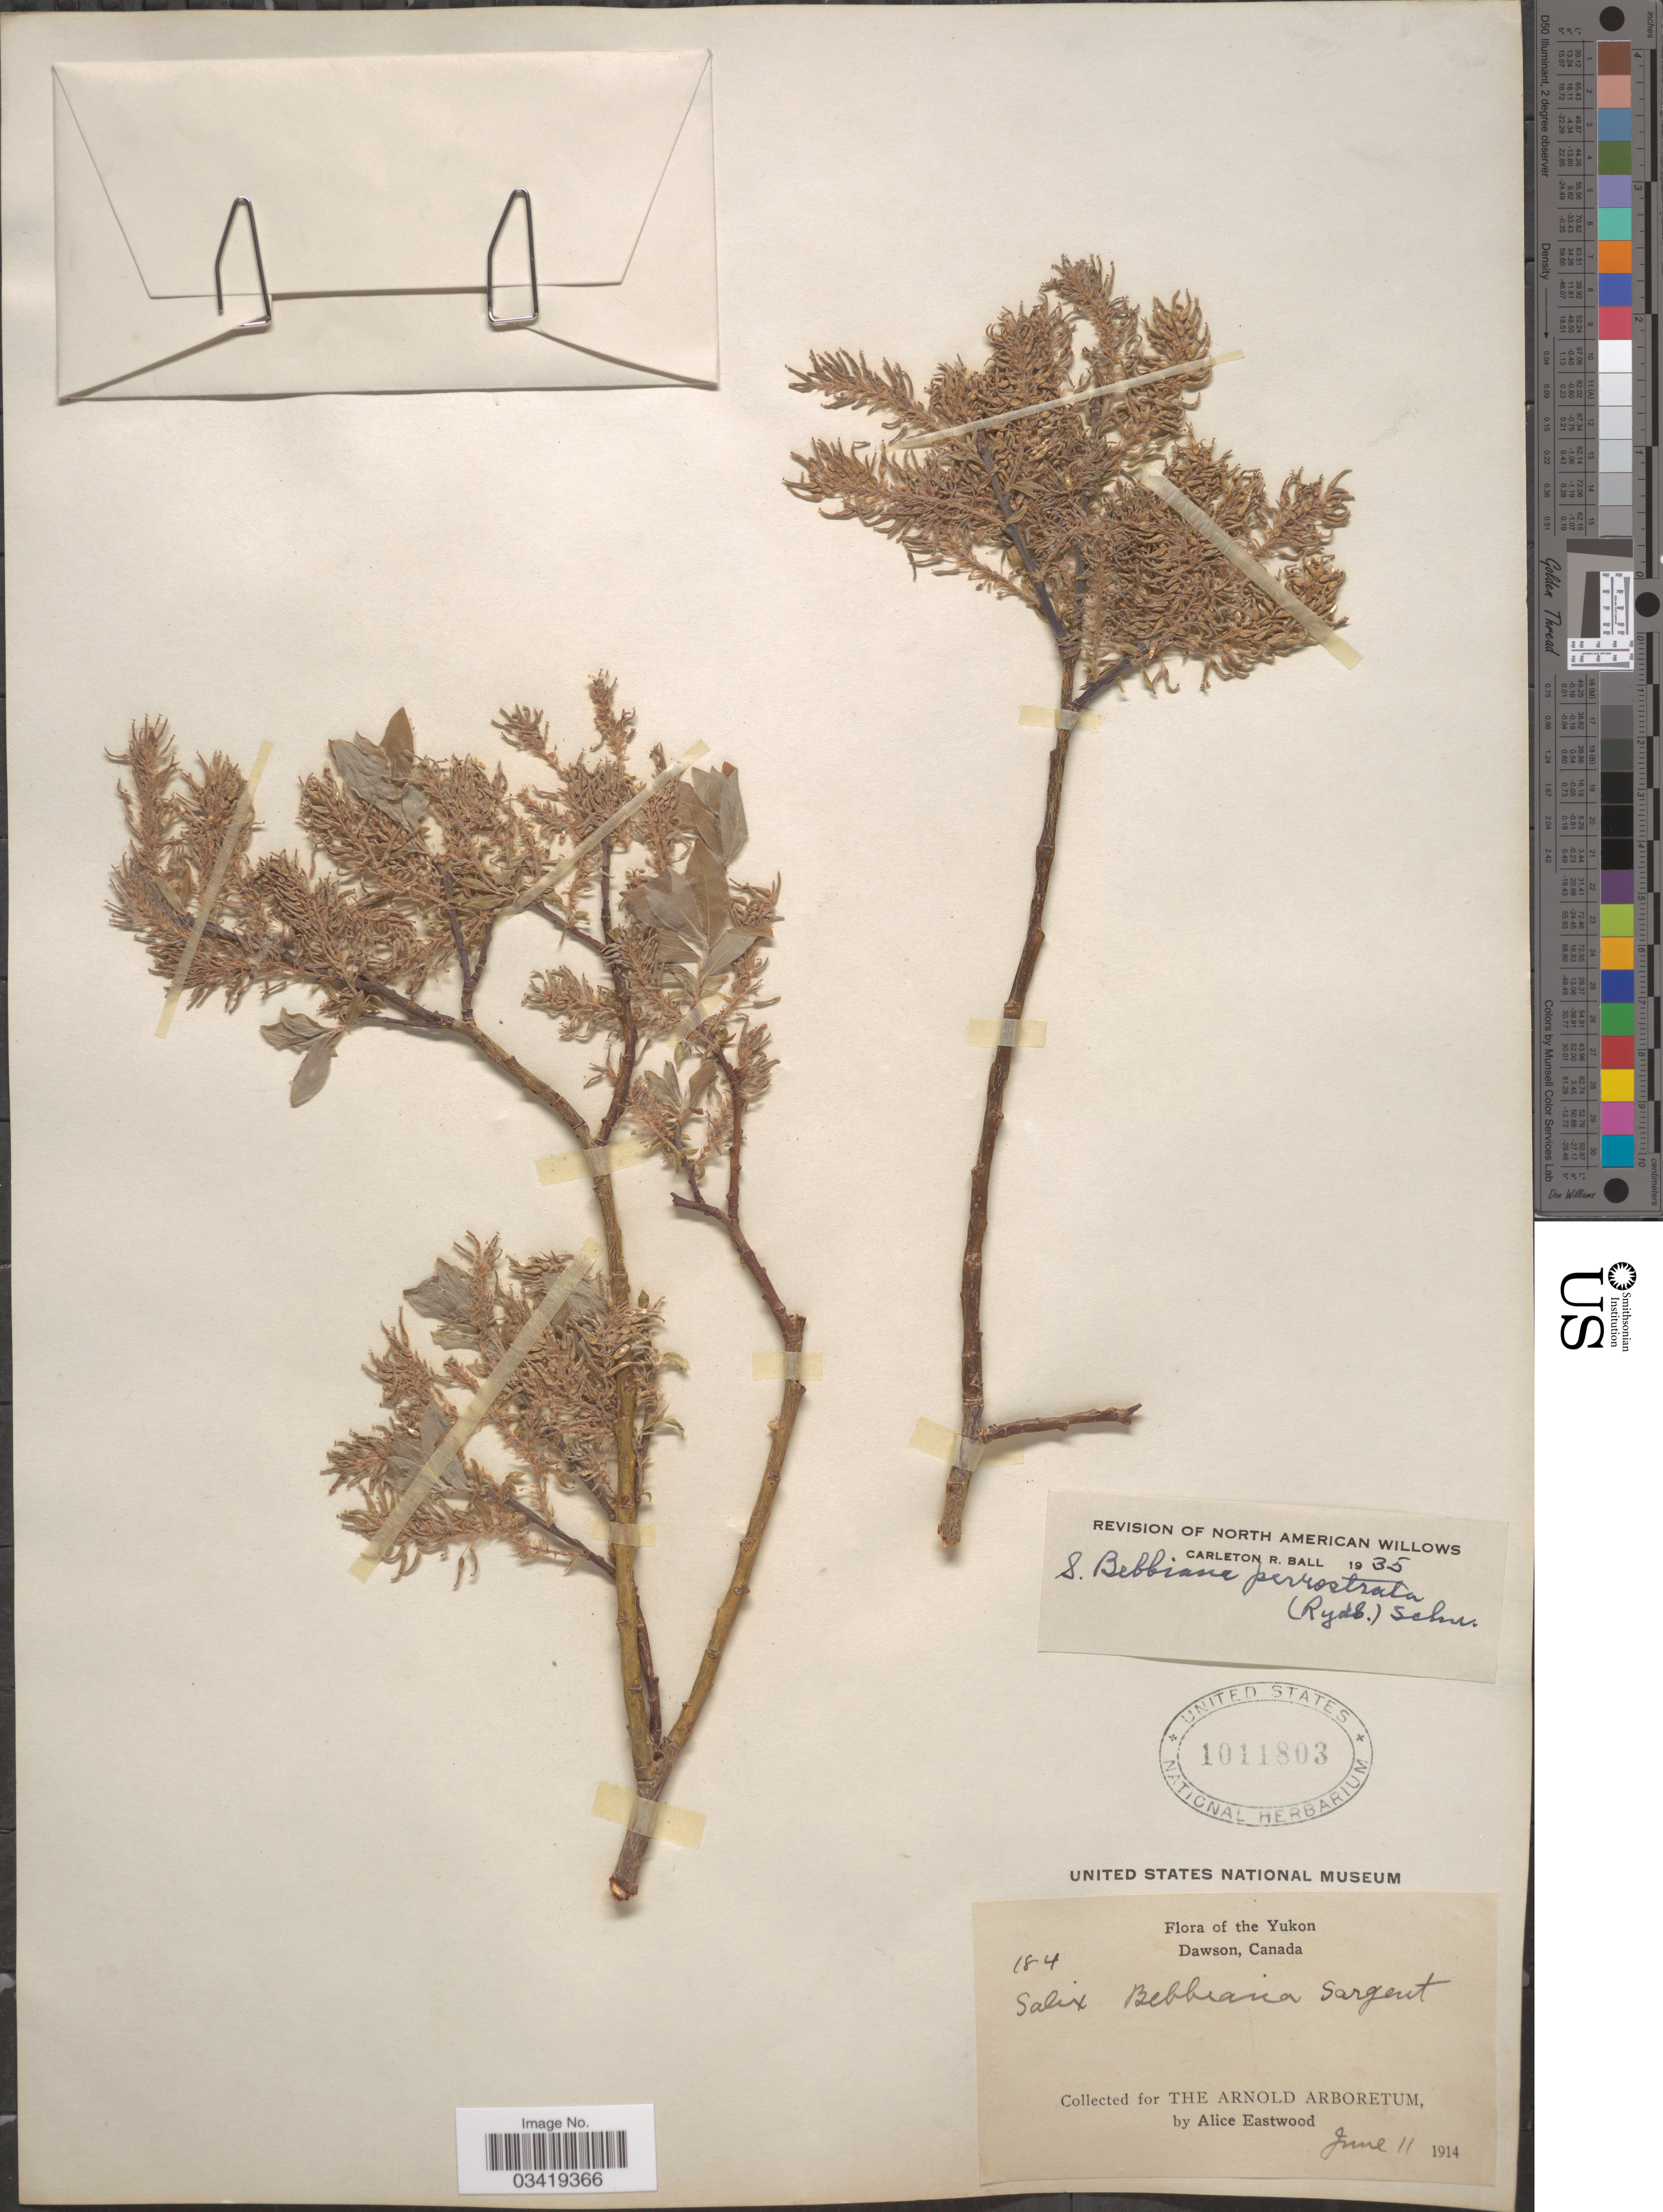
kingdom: Plantae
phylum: Tracheophyta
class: Magnoliopsida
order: Malpighiales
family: Salicaceae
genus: Salix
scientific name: Salix bebbiana var. perrostrata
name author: Sarg.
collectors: A. Eastwood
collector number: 184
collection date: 1914-06-11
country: Canada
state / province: Yukon Territory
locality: Yukon. Dawson.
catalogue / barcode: US 1011803